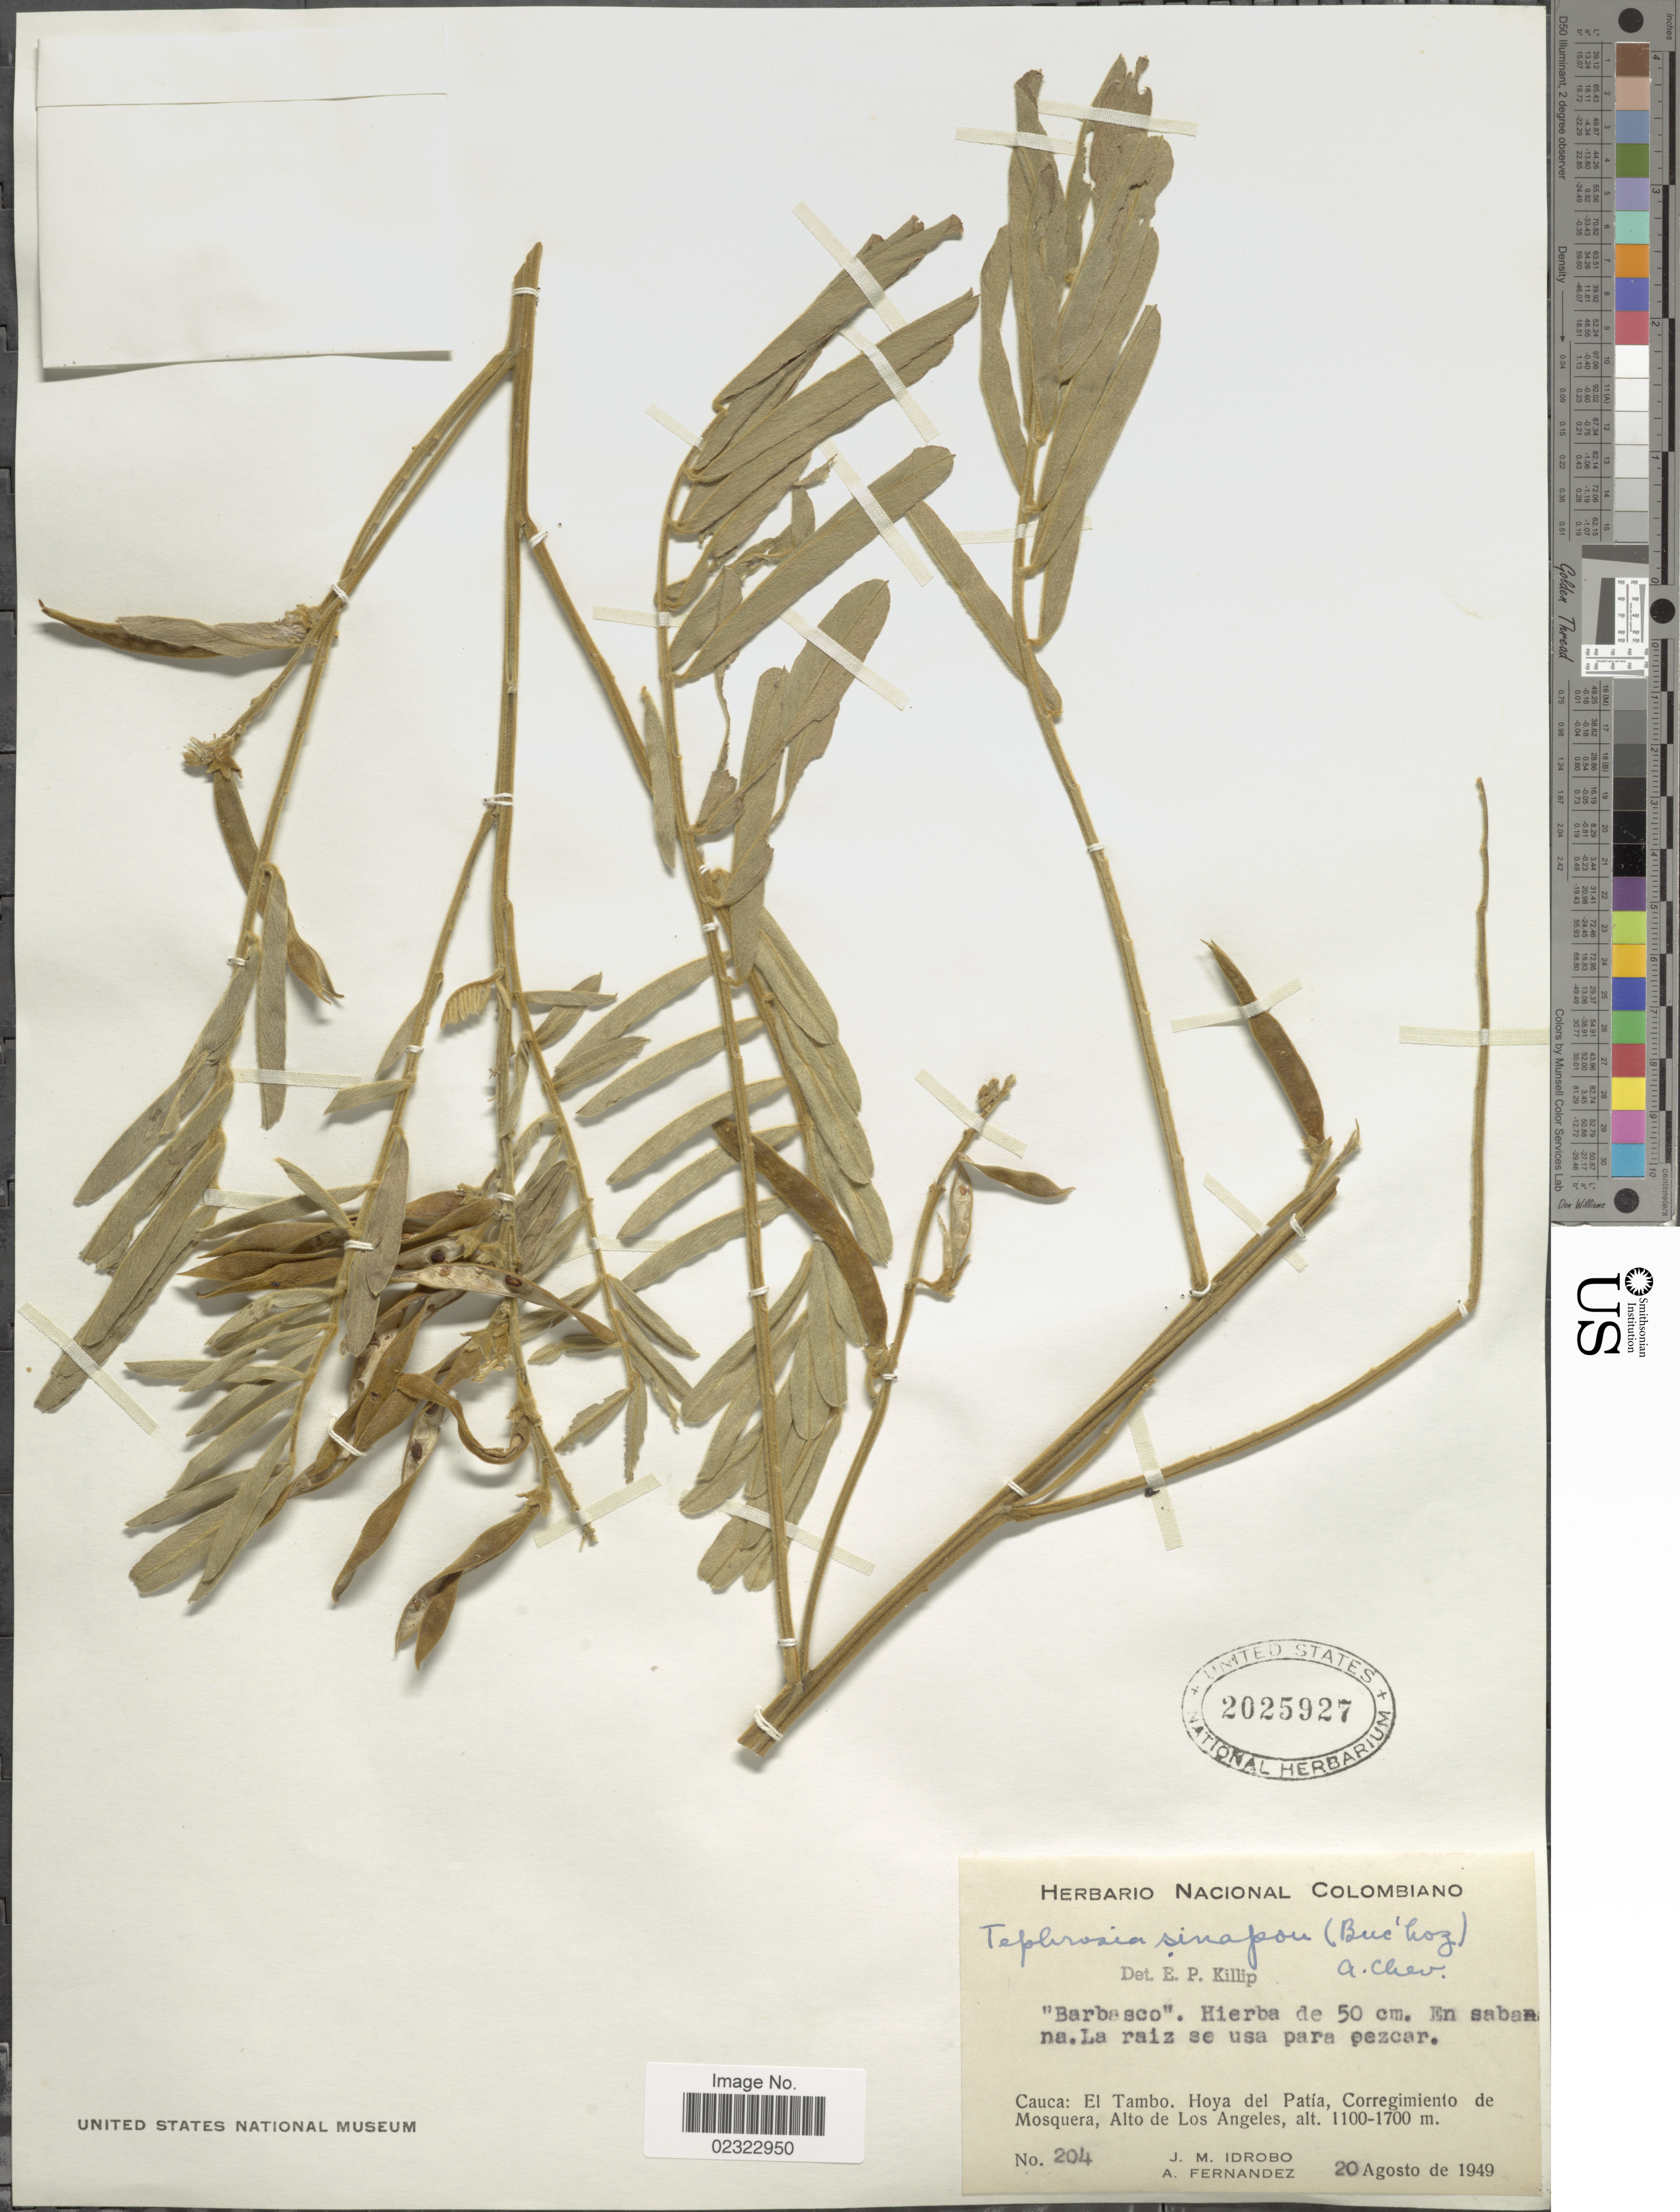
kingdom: Plantae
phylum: Tracheophyta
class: Magnoliopsida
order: Fabales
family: Fabaceae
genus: Tephrosia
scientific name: Tephrosia sinapou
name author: (Buc'hoz) A. Chev.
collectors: J. M. Idrobo & A. Fernandez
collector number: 204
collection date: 1949-08-20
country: Colombia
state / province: Cauca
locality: Cauca: El Tambo, Hoya del Patia, Corregimiento de Mosquera, Alto de Los Angeles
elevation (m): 1100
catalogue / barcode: US 2025927